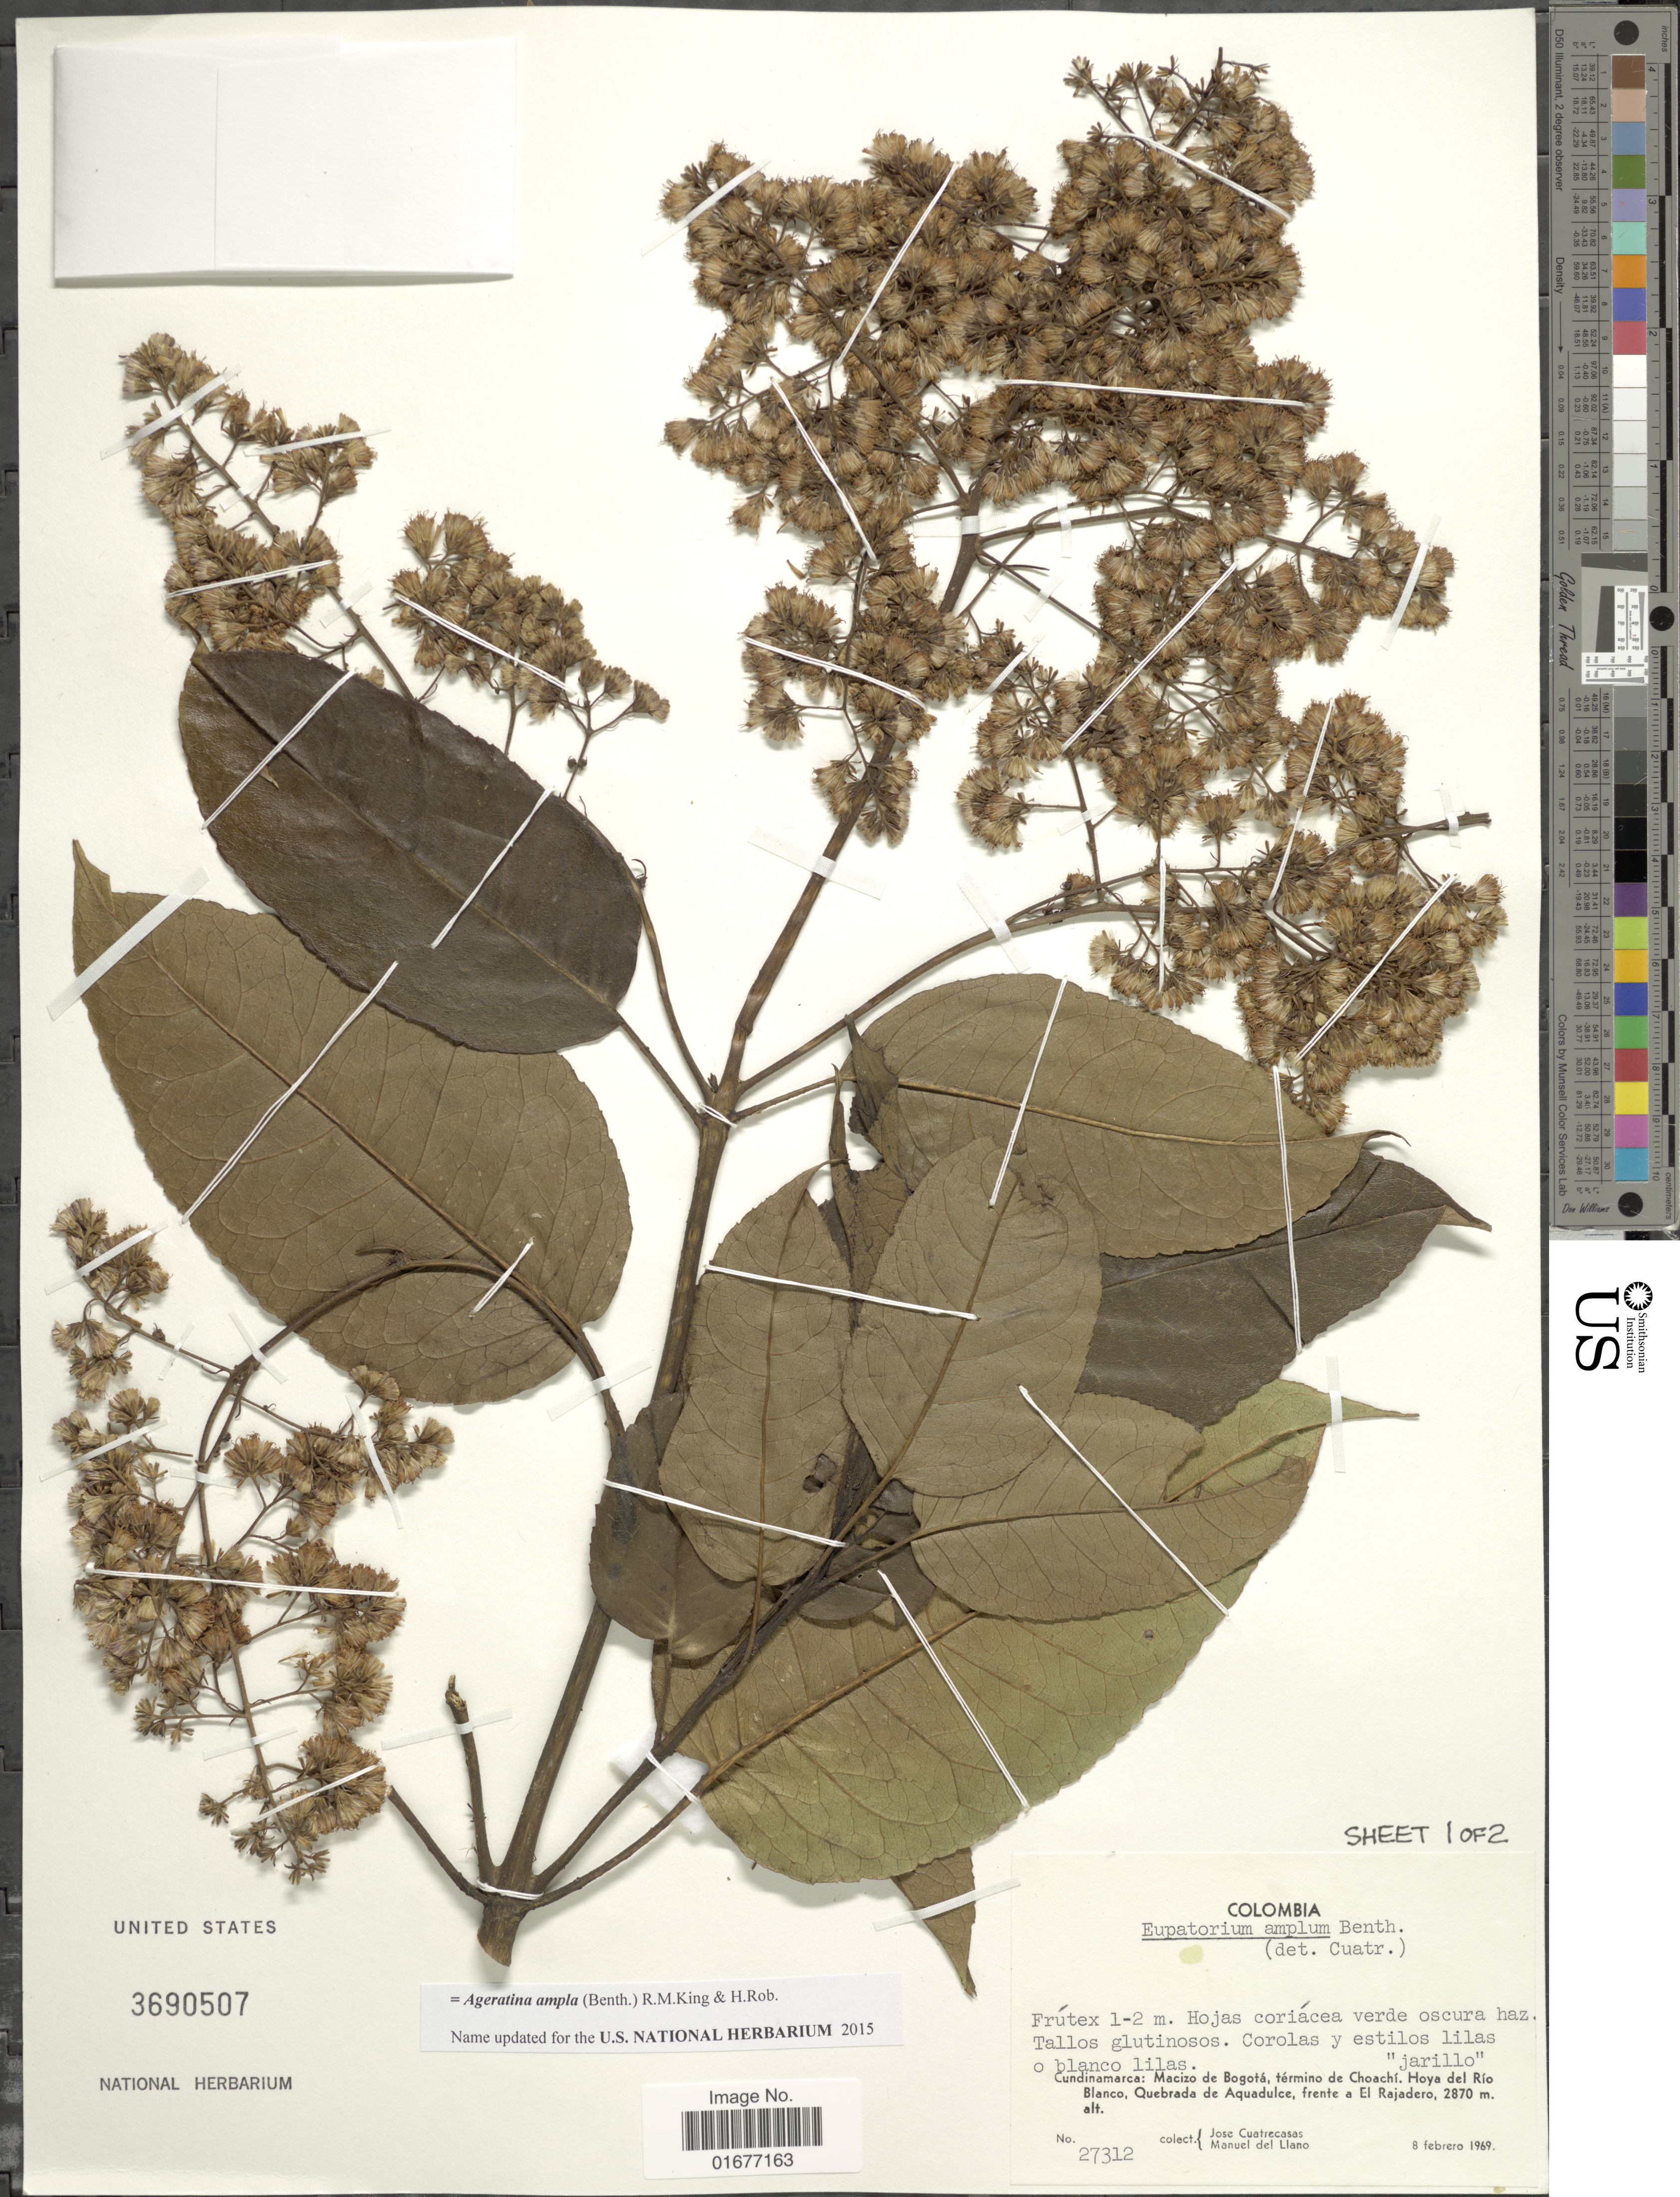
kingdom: Plantae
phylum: Tracheophyta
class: Magnoliopsida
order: Asterales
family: Asteraceae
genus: Ageratina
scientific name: Ageratina ampla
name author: (Benth.) R.M. King & H. Rob.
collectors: J. Cuatrecasas & M. d. Llano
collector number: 27312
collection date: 1969-02-08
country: Colombia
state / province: Cundinamarca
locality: Macizo de Bogota, termino de Choachi, Hoya del Rio Blanco, Quebrada de Aquadulce, frente a El Rajadero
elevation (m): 2870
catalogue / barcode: US 3690507